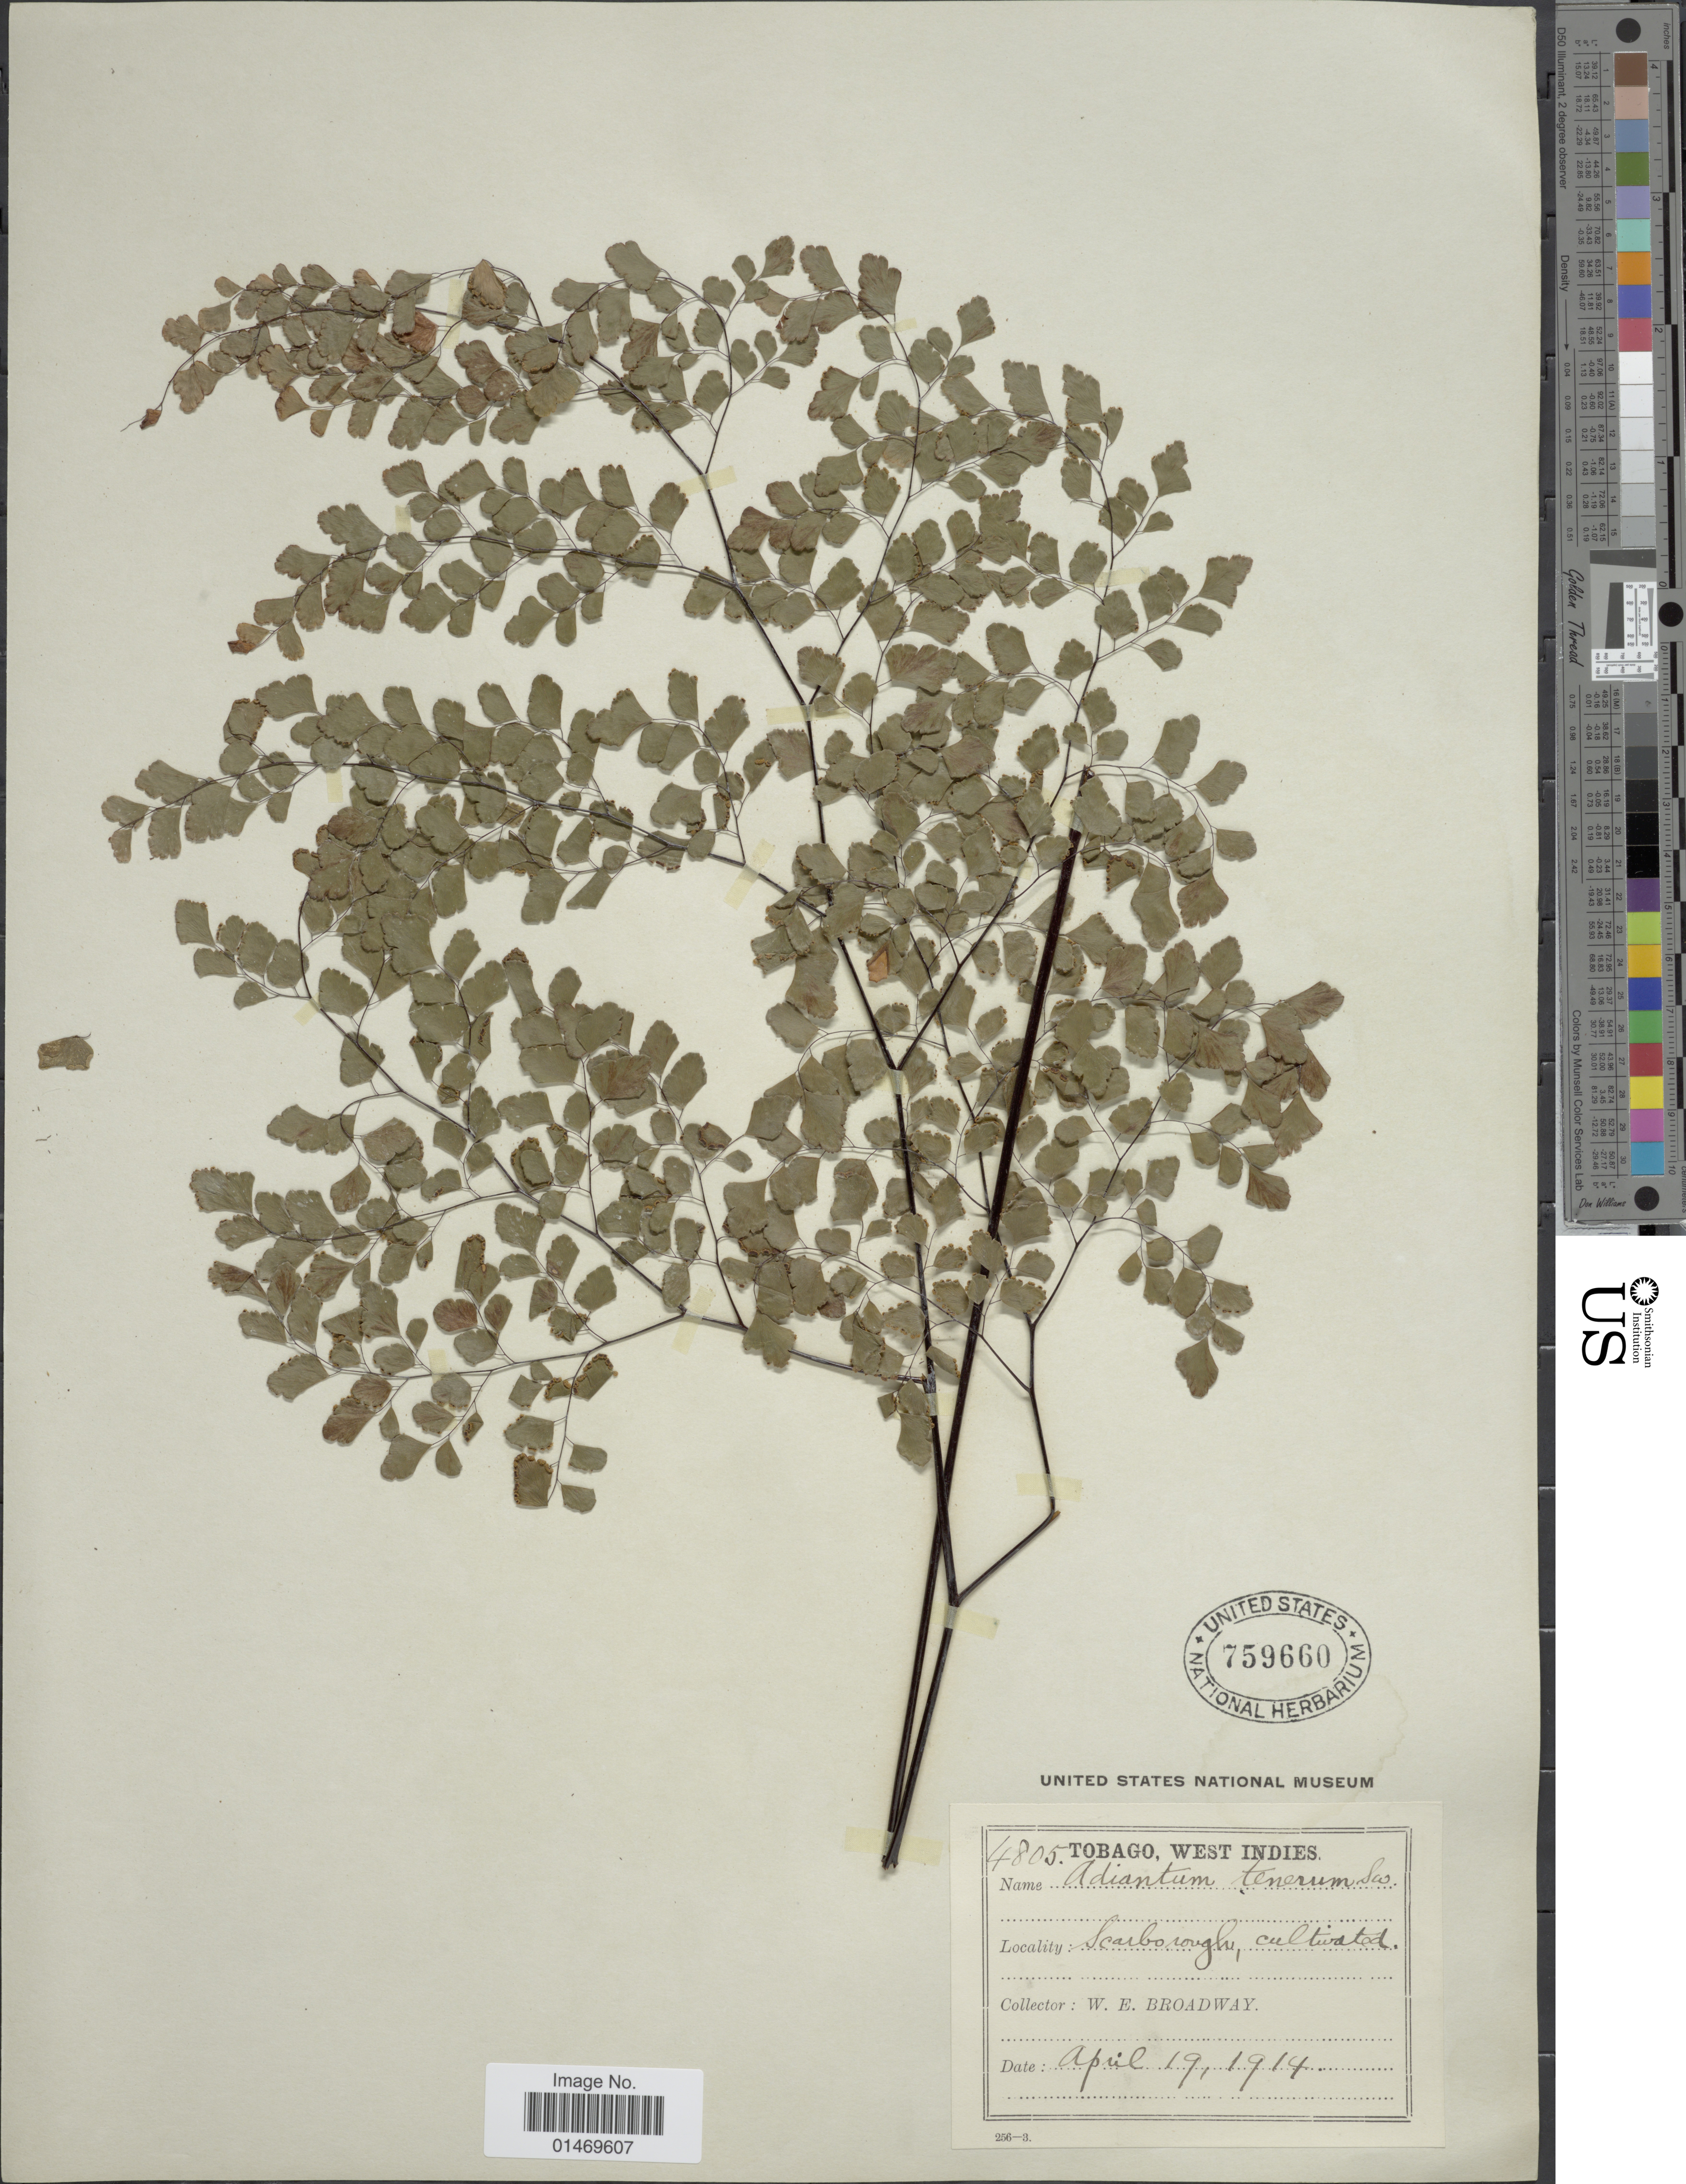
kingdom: Plantae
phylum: Tracheophyta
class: Polypodiopsida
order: Polypodiales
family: Pteridaceae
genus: Adiantum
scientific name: Adiantum tenerum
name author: Sw.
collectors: W. E. Broadway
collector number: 4805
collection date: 1914-04-19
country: Trinidad and Tobago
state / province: Tobago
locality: West Indies, Scarborough.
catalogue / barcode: US 759660